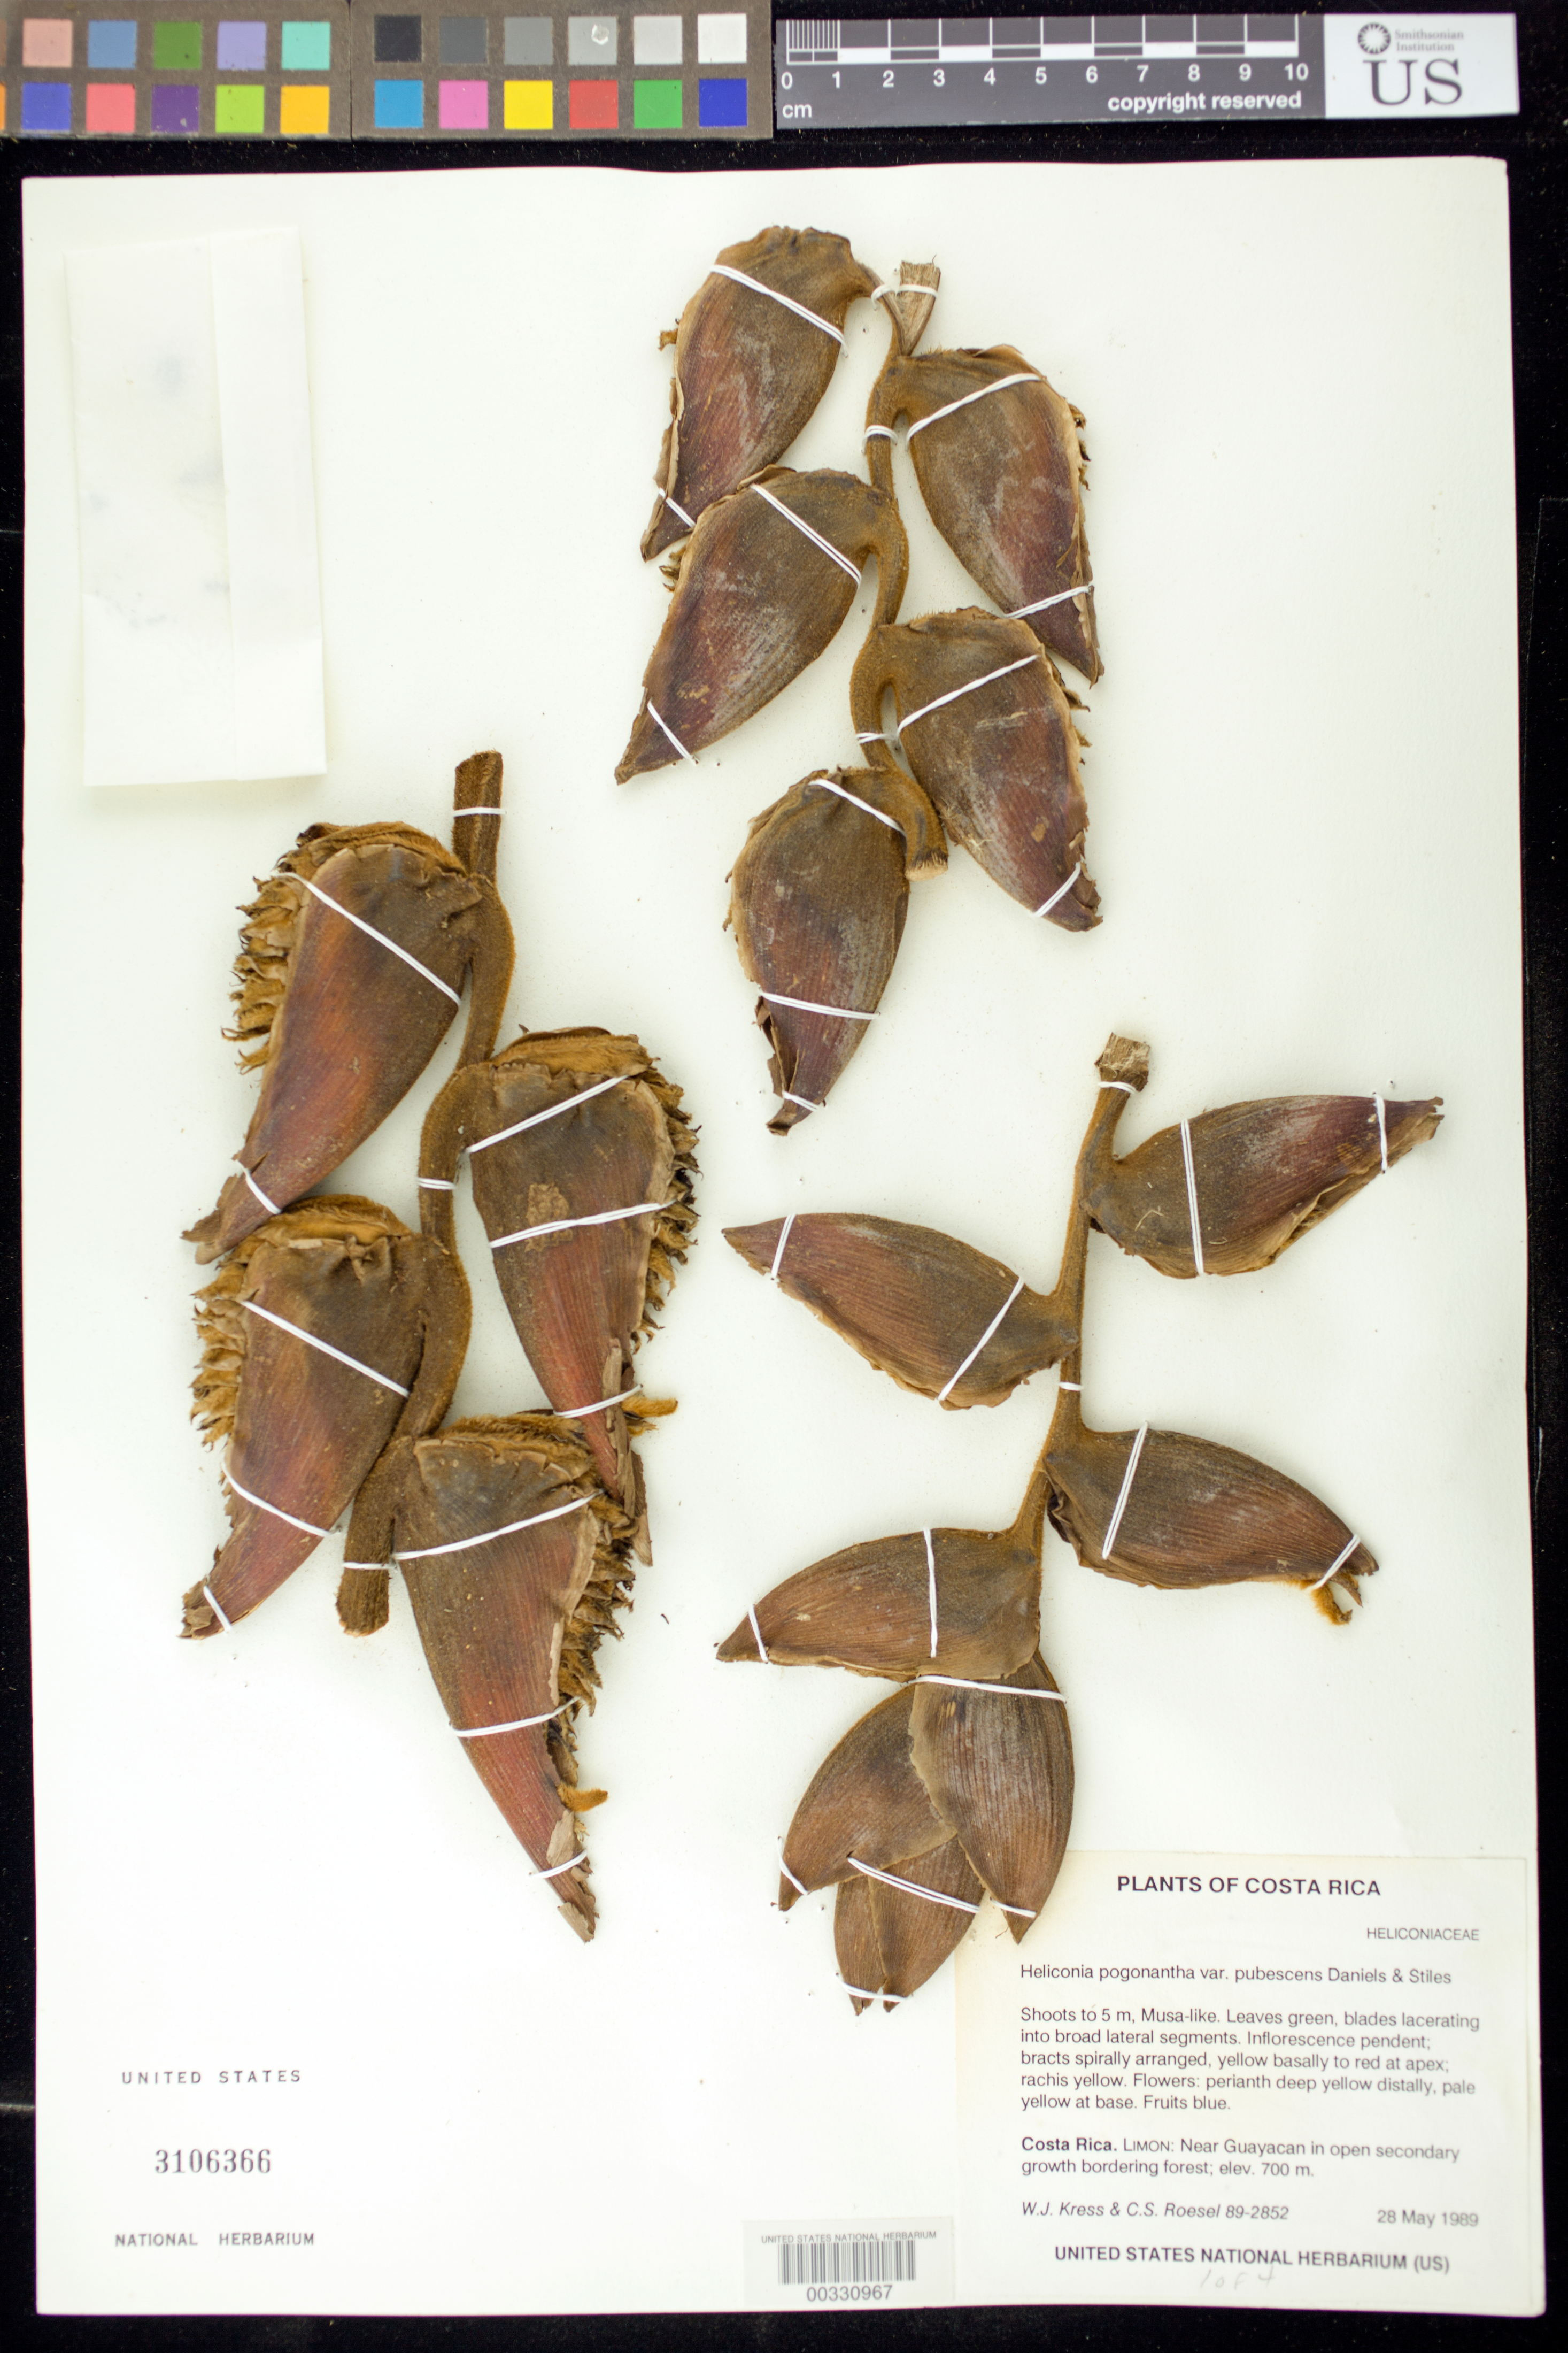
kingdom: Plantae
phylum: Tracheophyta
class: Liliopsida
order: Zingiberales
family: Heliconiaceae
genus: Heliconia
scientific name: Heliconia pogonantha var. pubescens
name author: G.S. Daniels & F.G. Stiles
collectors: W. J. Kress & C. S. Roesel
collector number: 89-2852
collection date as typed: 28 May 1989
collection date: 1989-05-28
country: Costa Rica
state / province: Limón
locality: Near guayacan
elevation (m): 700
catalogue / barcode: US 3106366